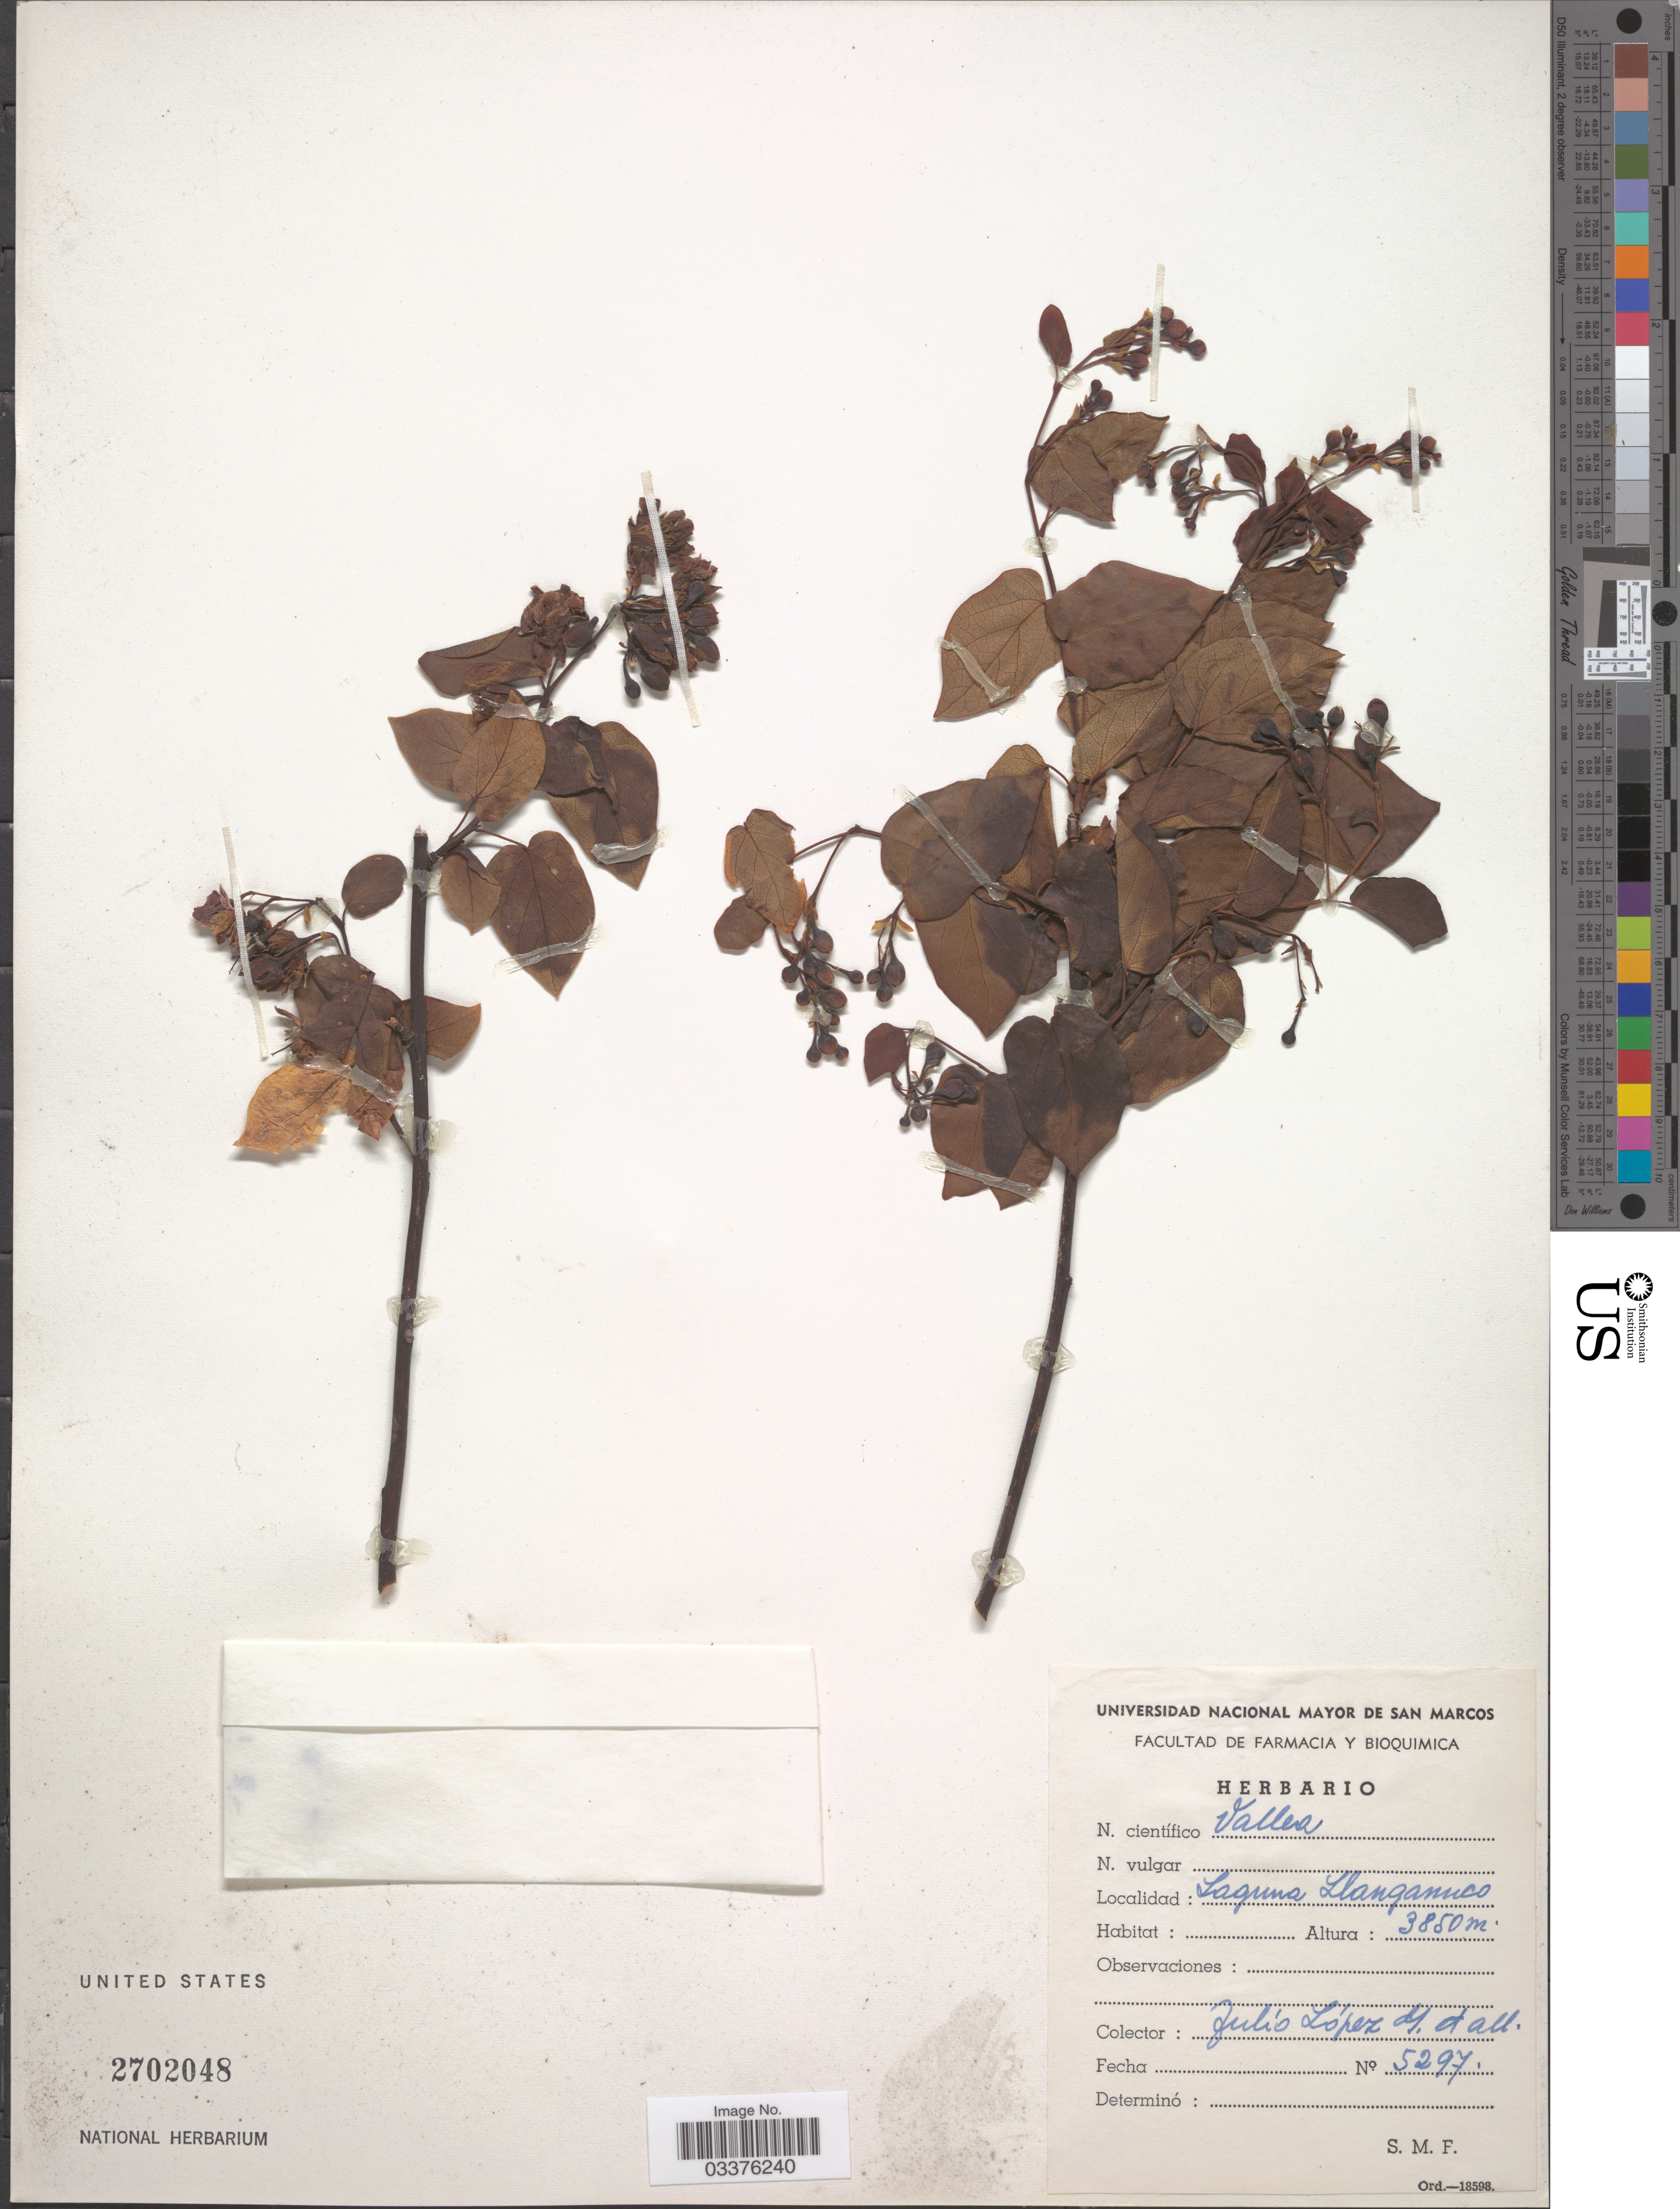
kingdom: Plantae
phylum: Tracheophyta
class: Magnoliopsida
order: Oxalidales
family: Elaeocarpaceae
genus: Vallea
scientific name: Vallea sp.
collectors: J. López G. & et al.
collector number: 5297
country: Peru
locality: Laguna Llanganuco.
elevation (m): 3850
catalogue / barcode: US 2702048